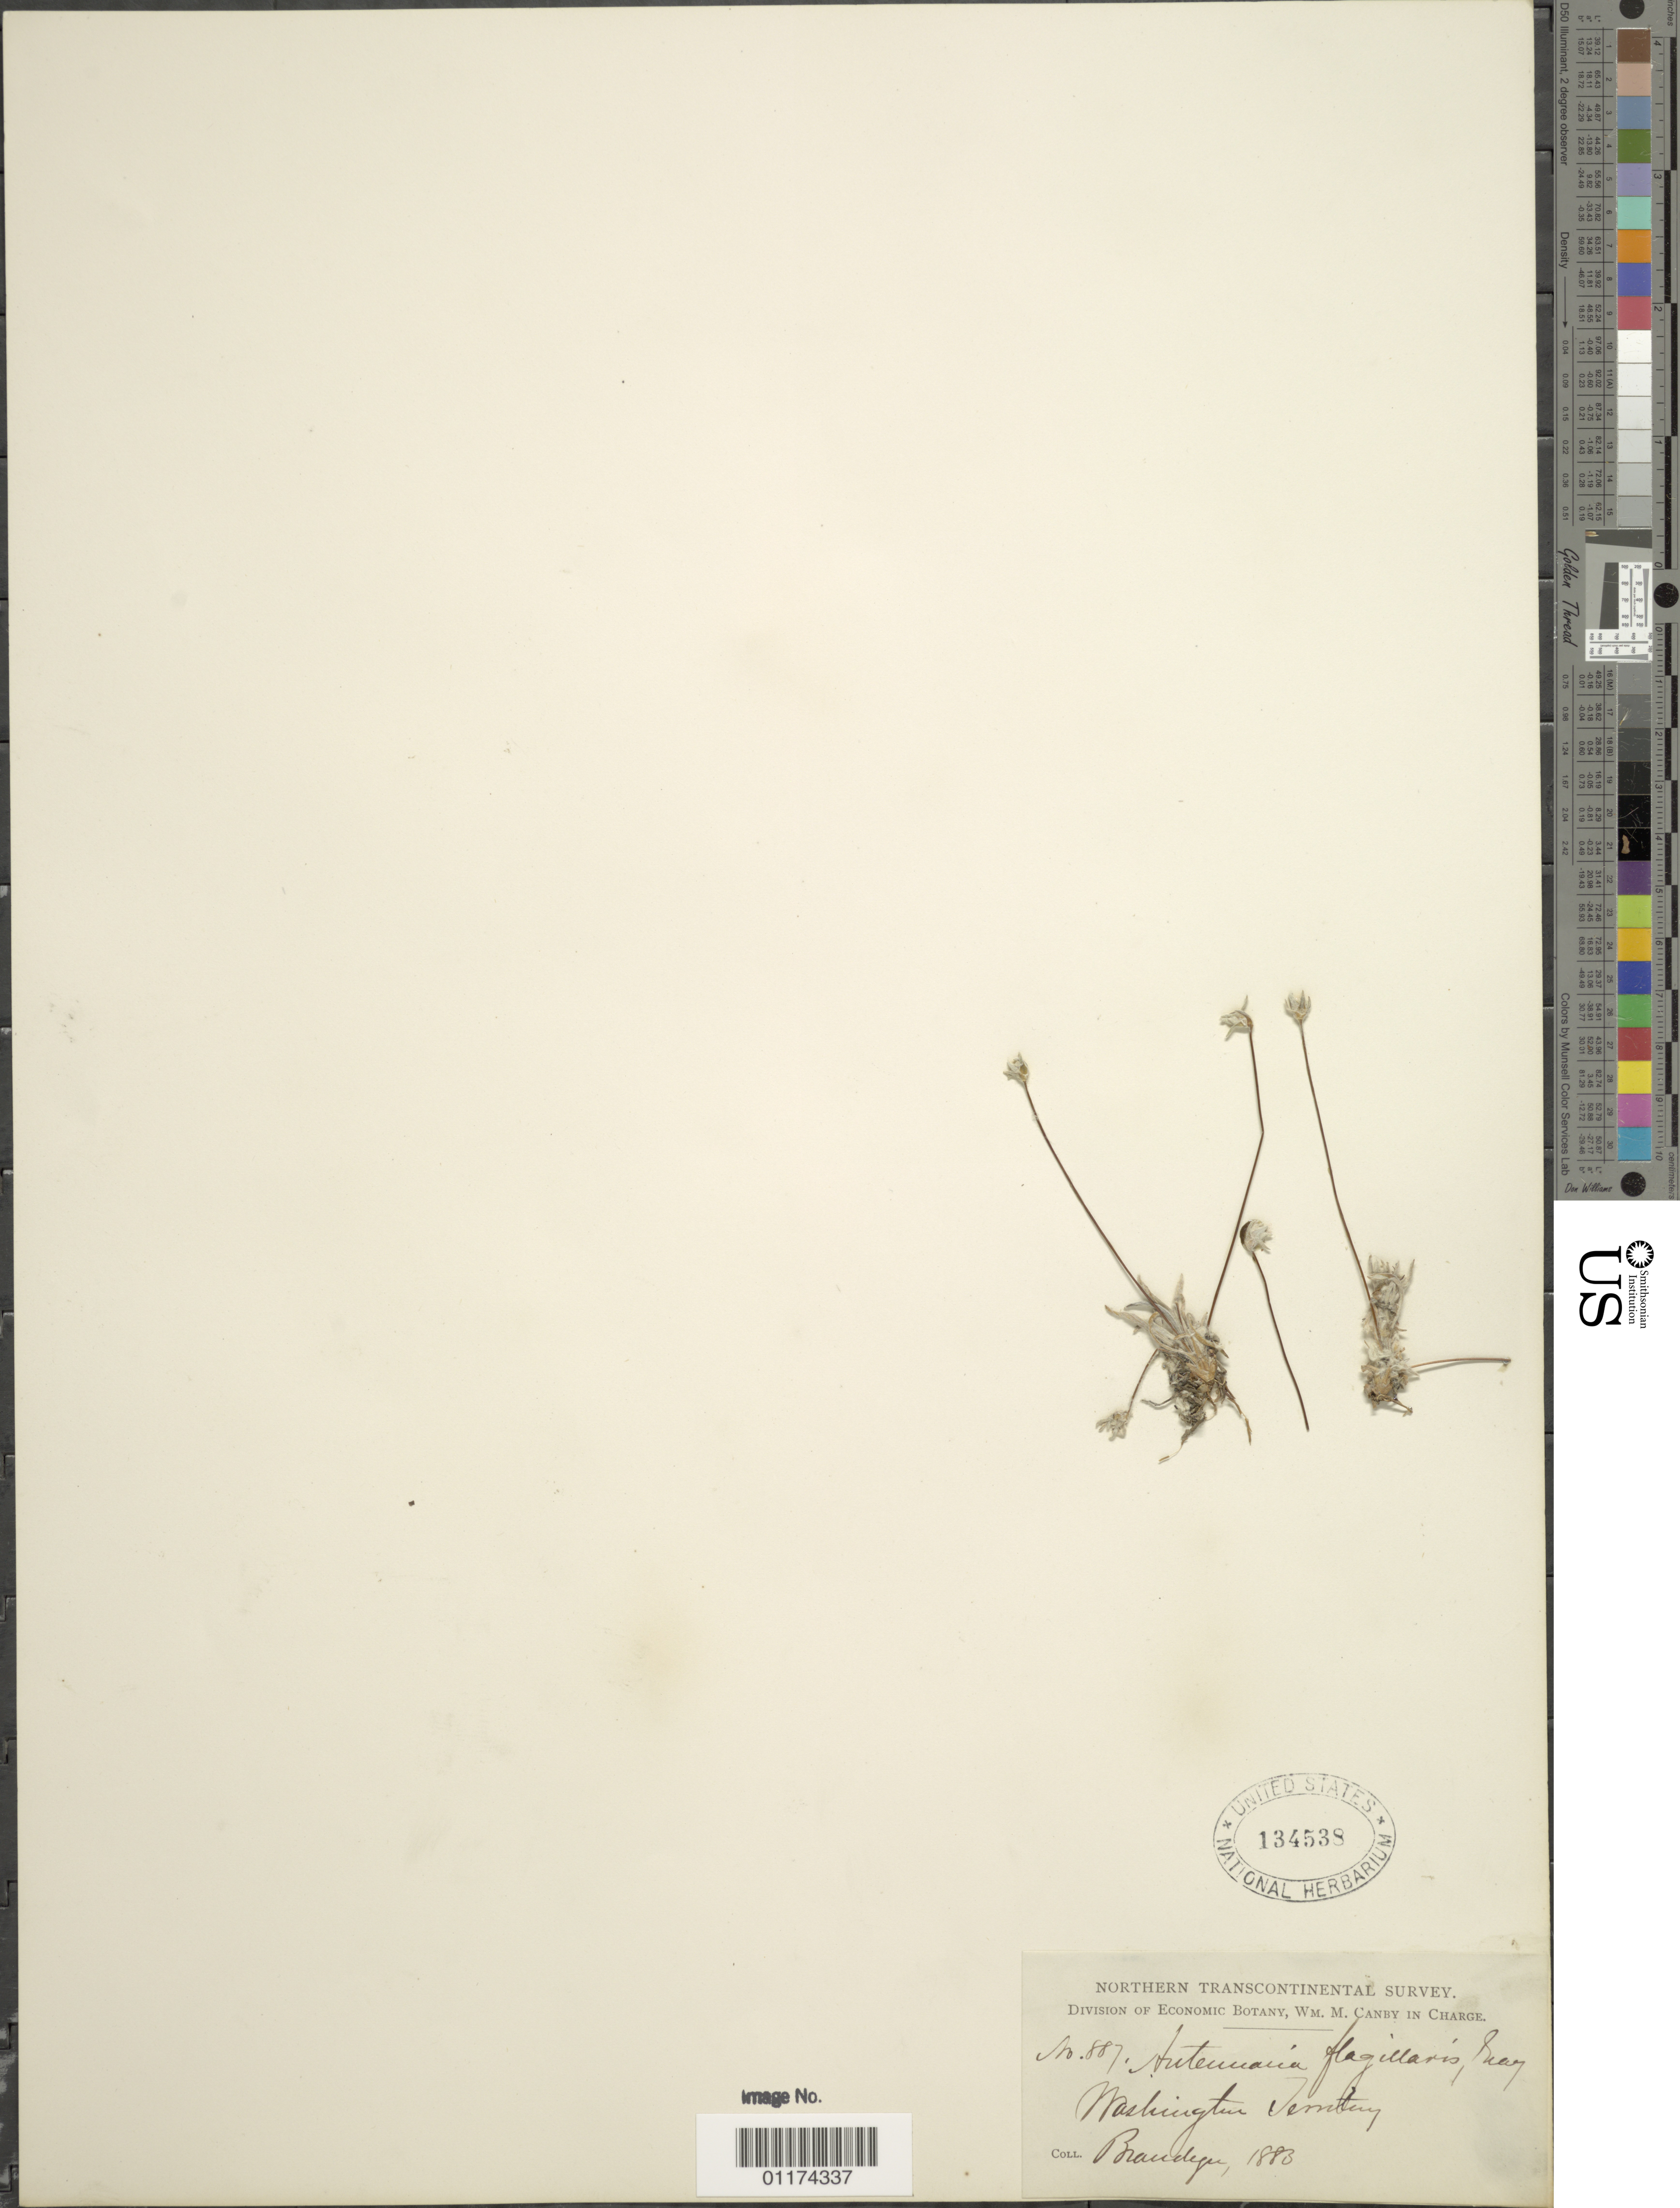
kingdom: Plantae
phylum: Tracheophyta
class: Magnoliopsida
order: Asterales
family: Asteraceae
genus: Antennaria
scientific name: Antennaria flagellaris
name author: A. Gray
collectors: T. S. Brandegee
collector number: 887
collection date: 1883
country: United States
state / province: Washington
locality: Wshington Territory.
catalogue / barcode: US 134538